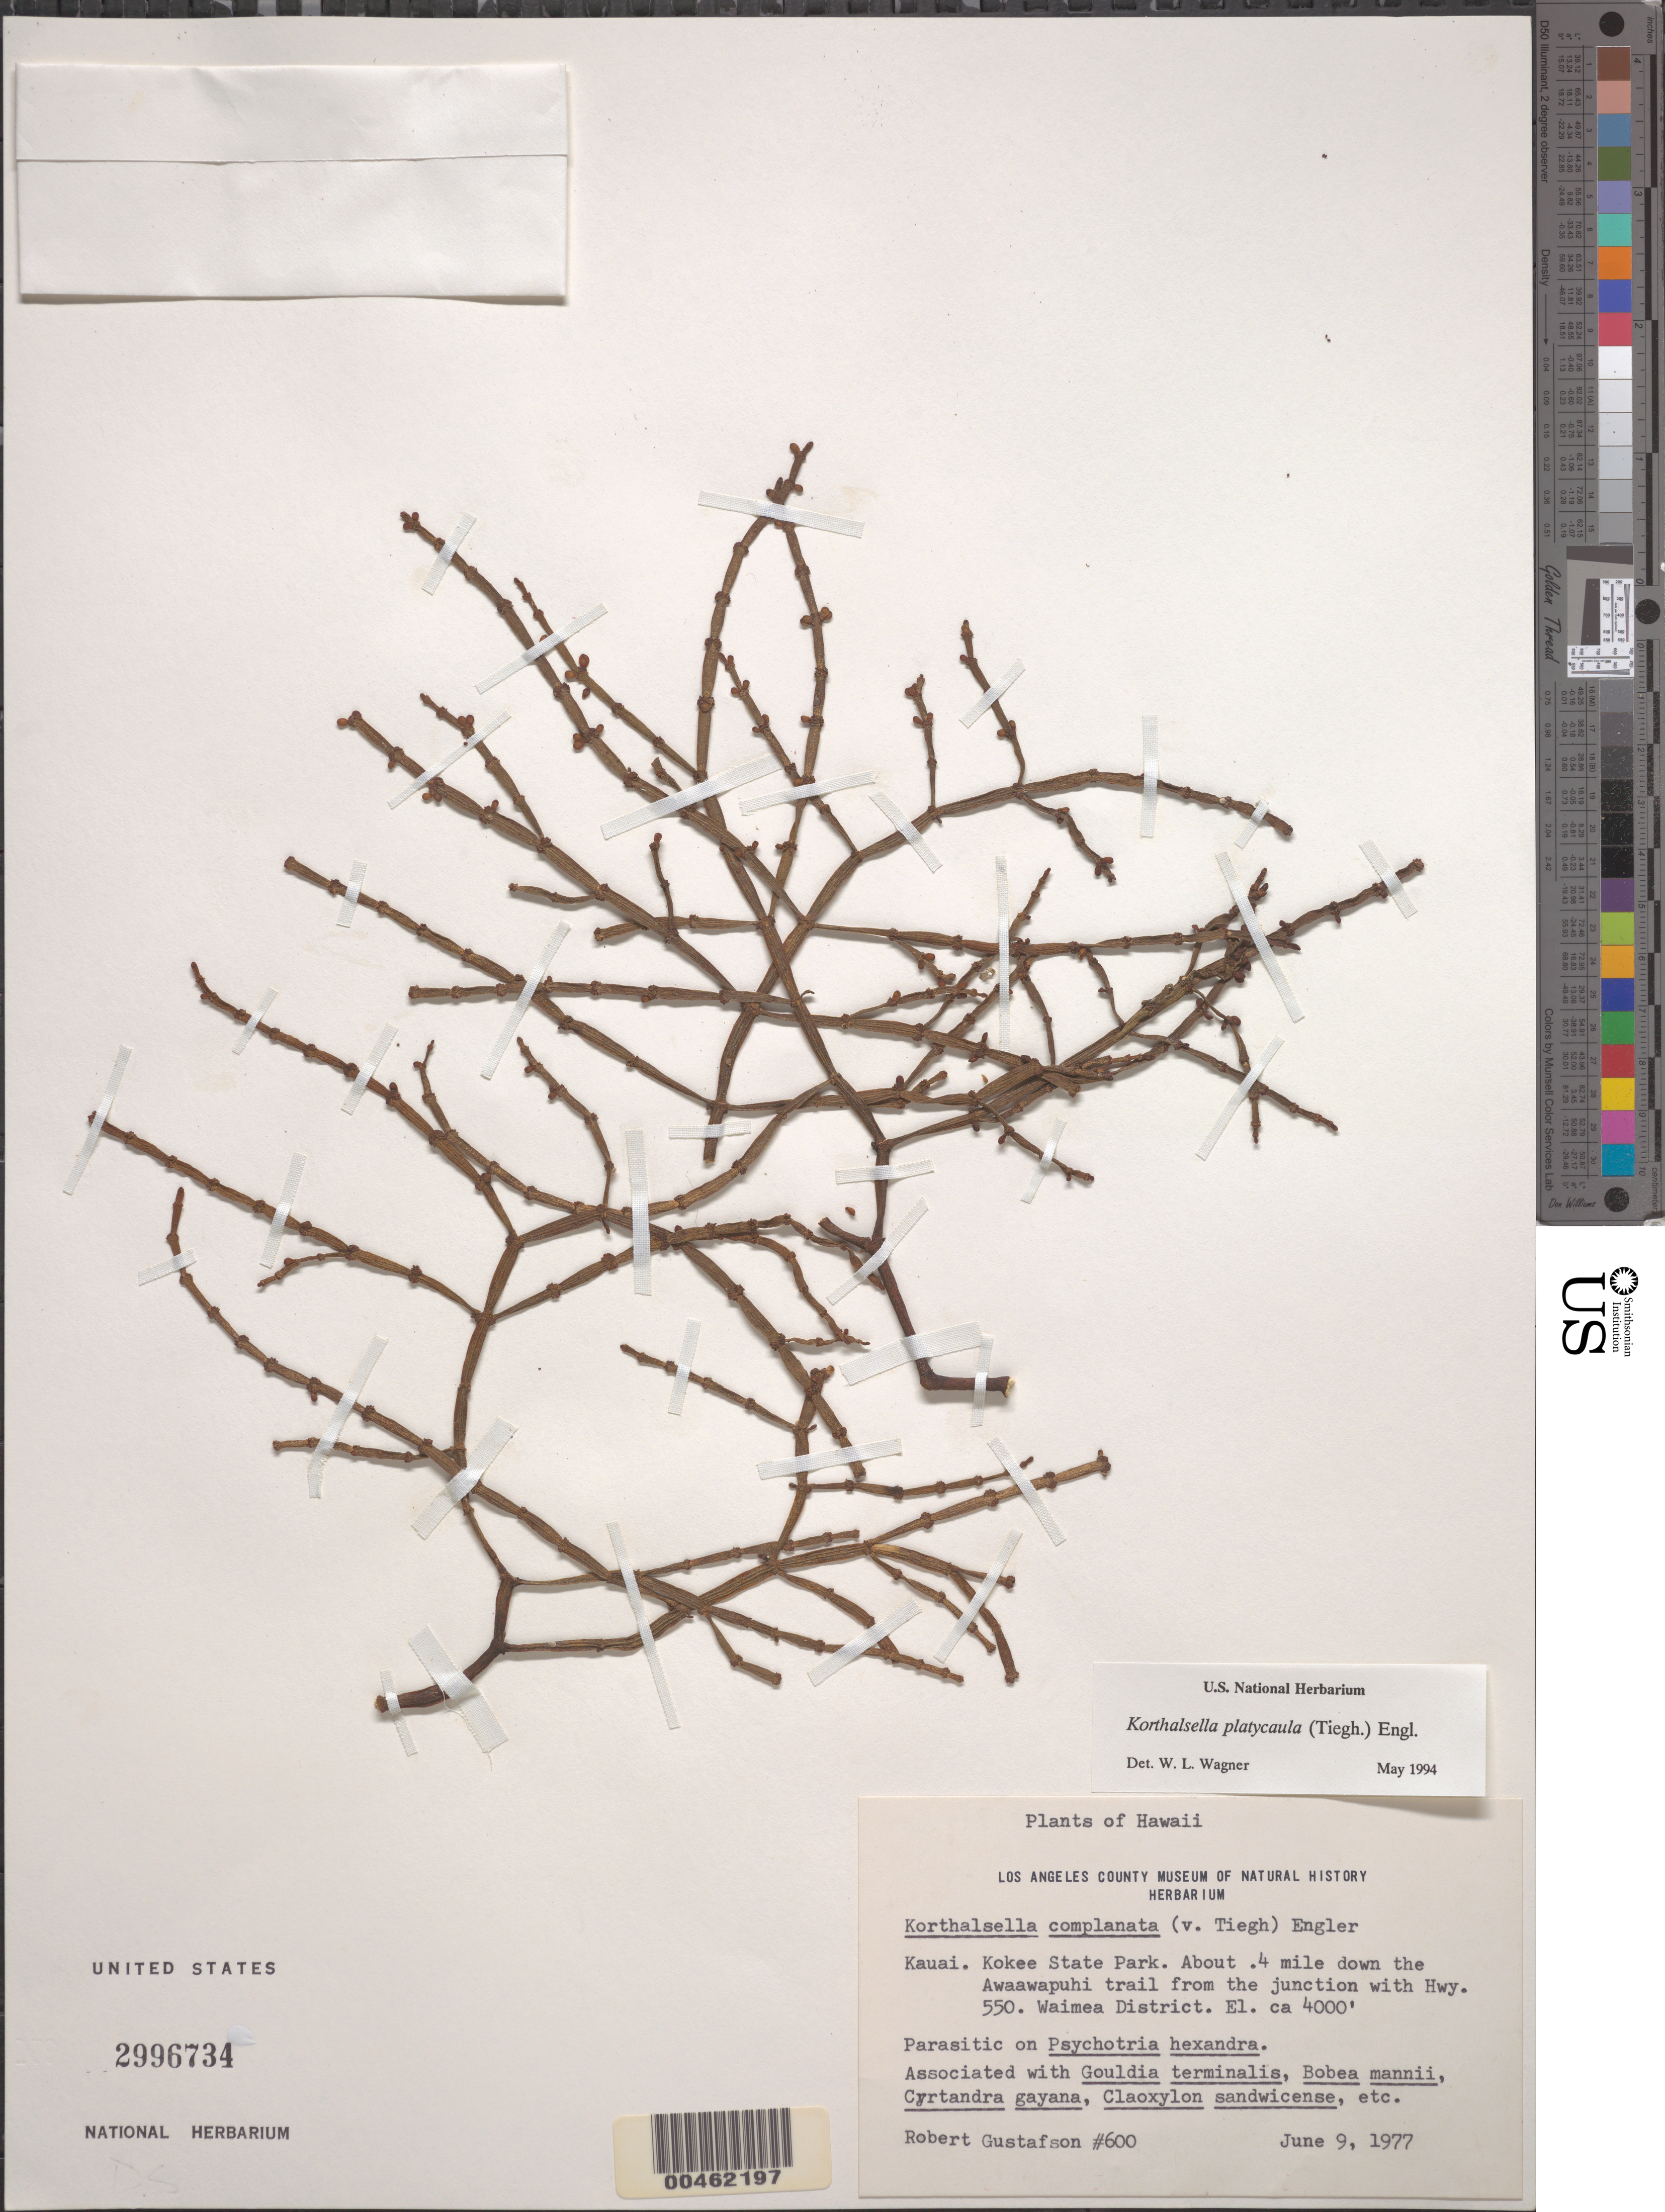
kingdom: Plantae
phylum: Tracheophyta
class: Magnoliopsida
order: Santalales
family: Viscaceae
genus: Korthalsella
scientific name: Korthalsella platycaula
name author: (Tiegh.) Engl.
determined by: Wagner, W. L., (BOT), Smithsonian Institution - National Museum of Natural History (UNITED STATES)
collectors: R. Gustafson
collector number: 600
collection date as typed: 9 Jun 1977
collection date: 1977-06-09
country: United States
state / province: Hawaii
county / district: Kauai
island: Kaua'i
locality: Kokee State Park. About .4 mi down the Awaawapuhi trail from the junction with Hwy. 550. Waimea District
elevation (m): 1219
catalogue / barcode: US 2996734